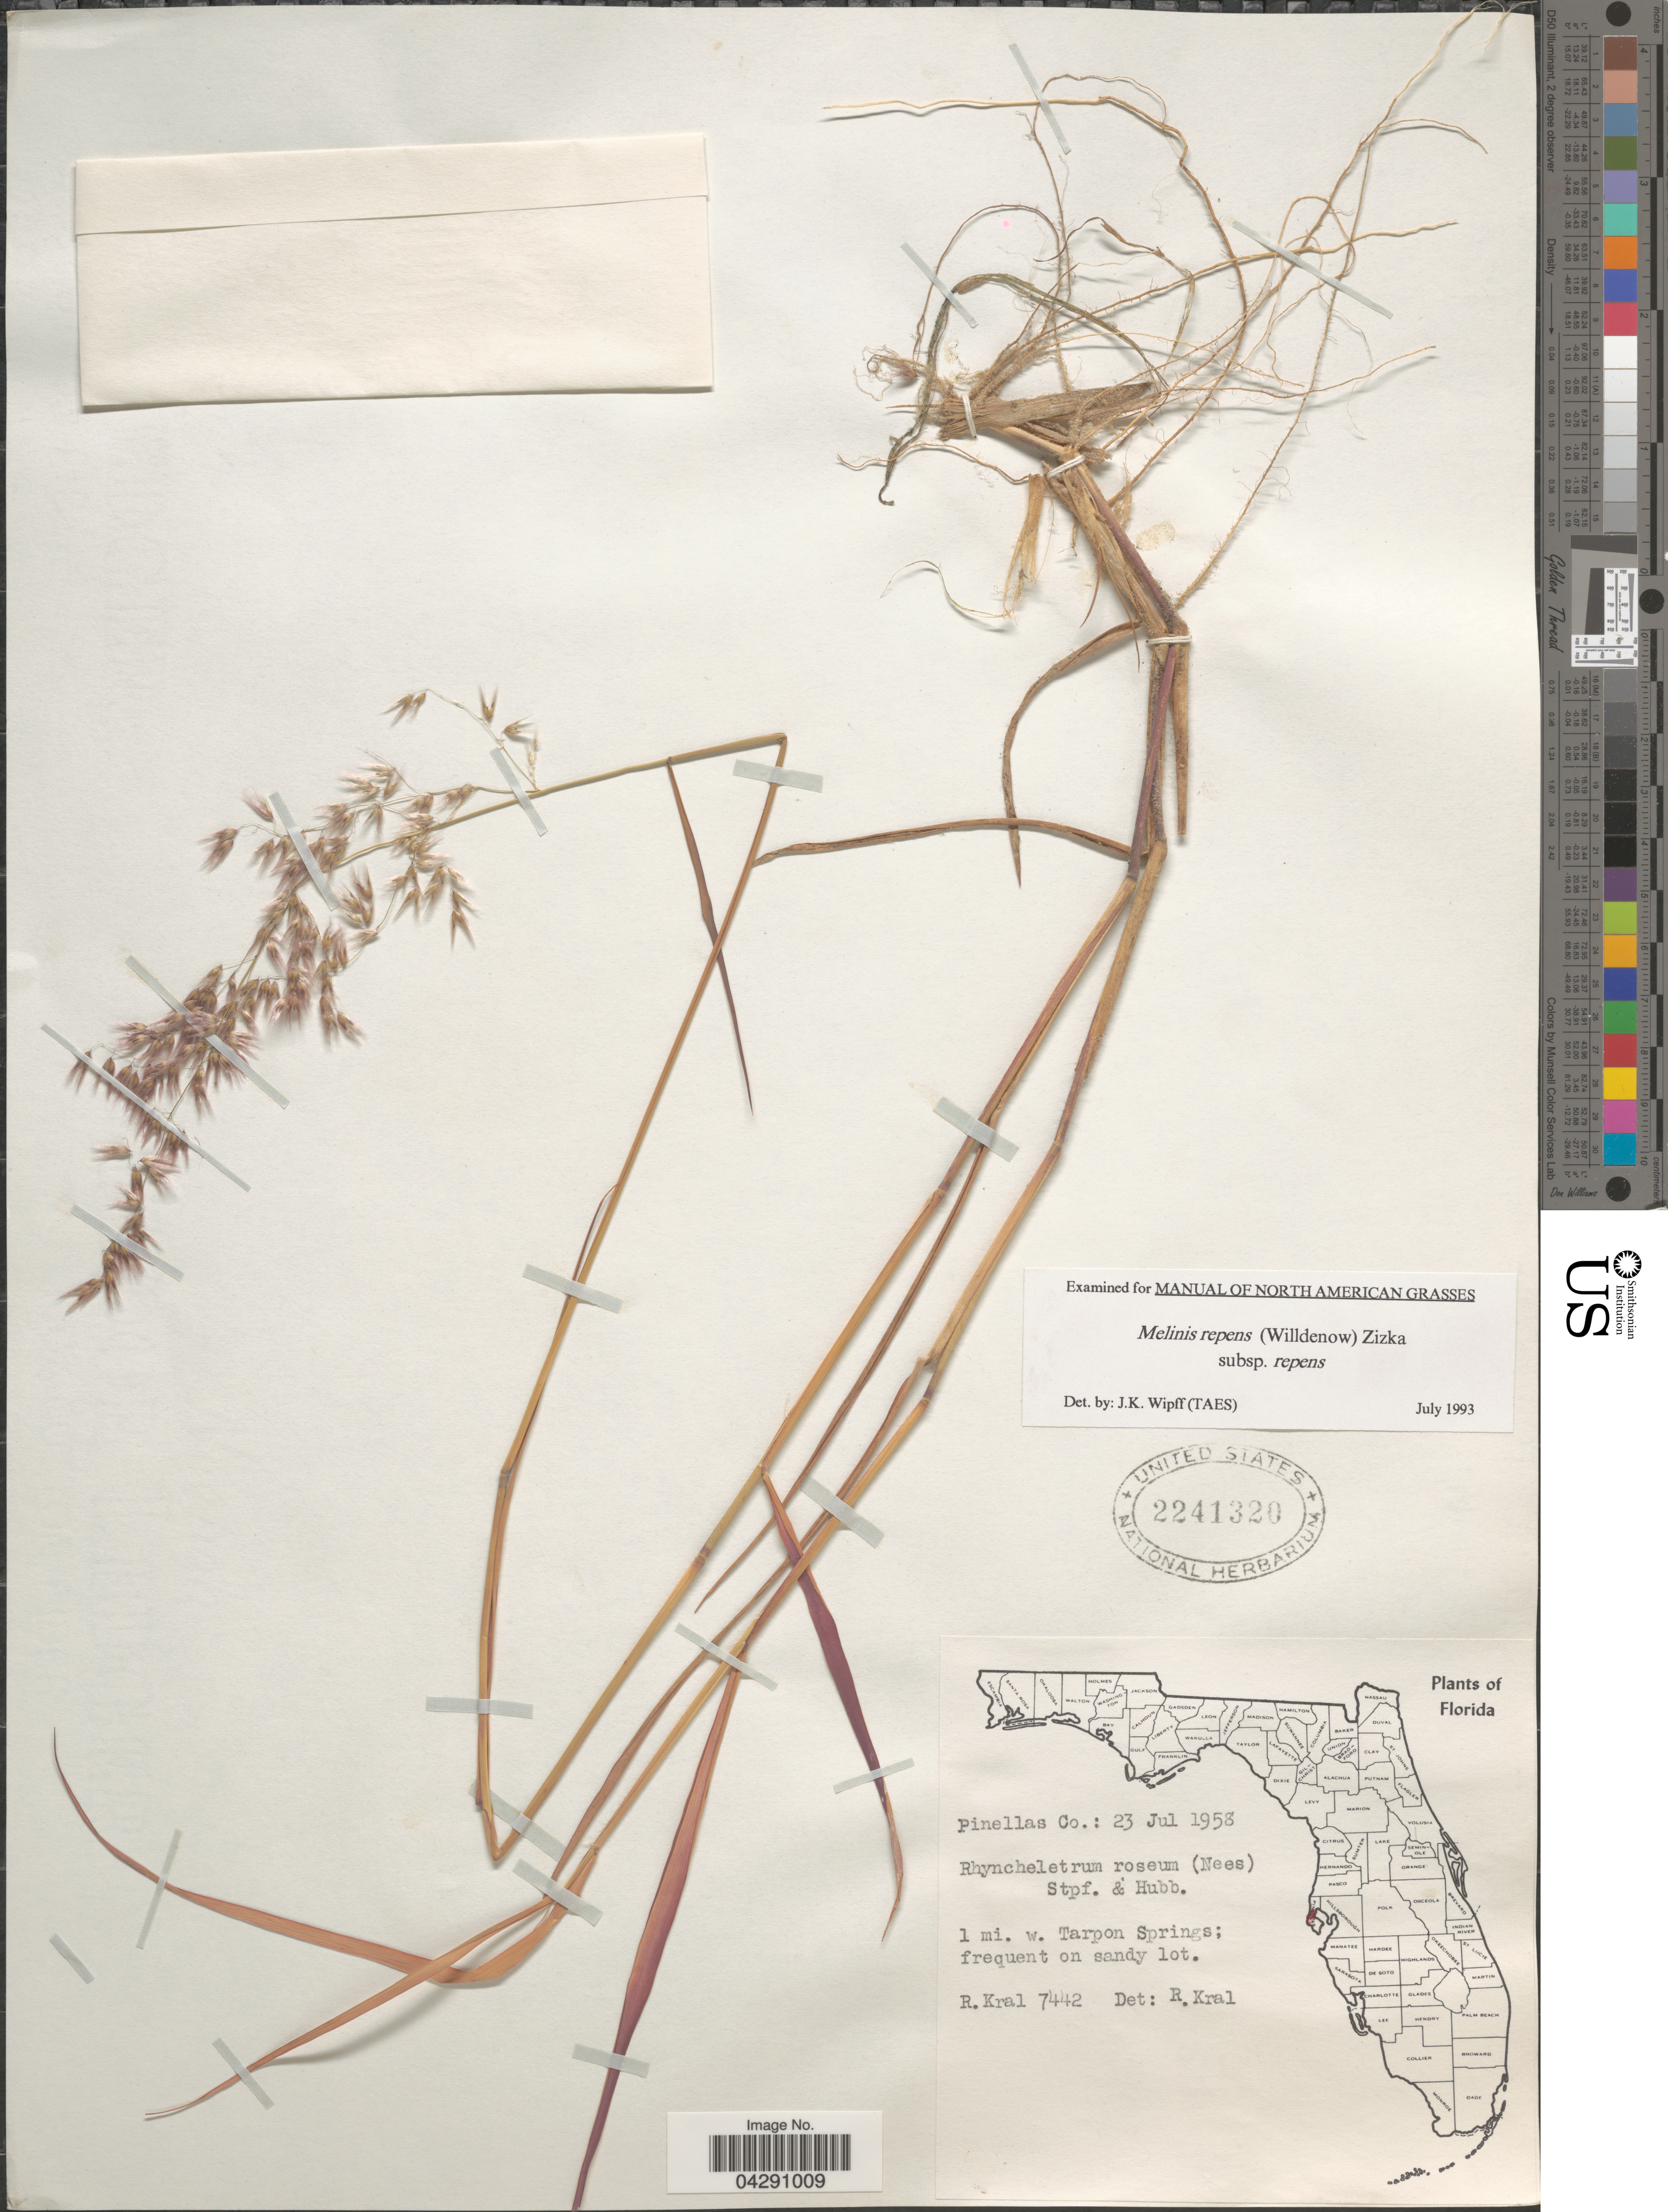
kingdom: Plantae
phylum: Tracheophyta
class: Liliopsida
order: Poales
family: Poaceae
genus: Melinis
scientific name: Melinis repens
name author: (Willd.) Zizka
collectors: R. Kral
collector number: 7442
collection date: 1958-07-23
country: United States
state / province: Florida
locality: Pinellas Co. 1 mi. w. Tarpon Springs.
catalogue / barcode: US 2241320